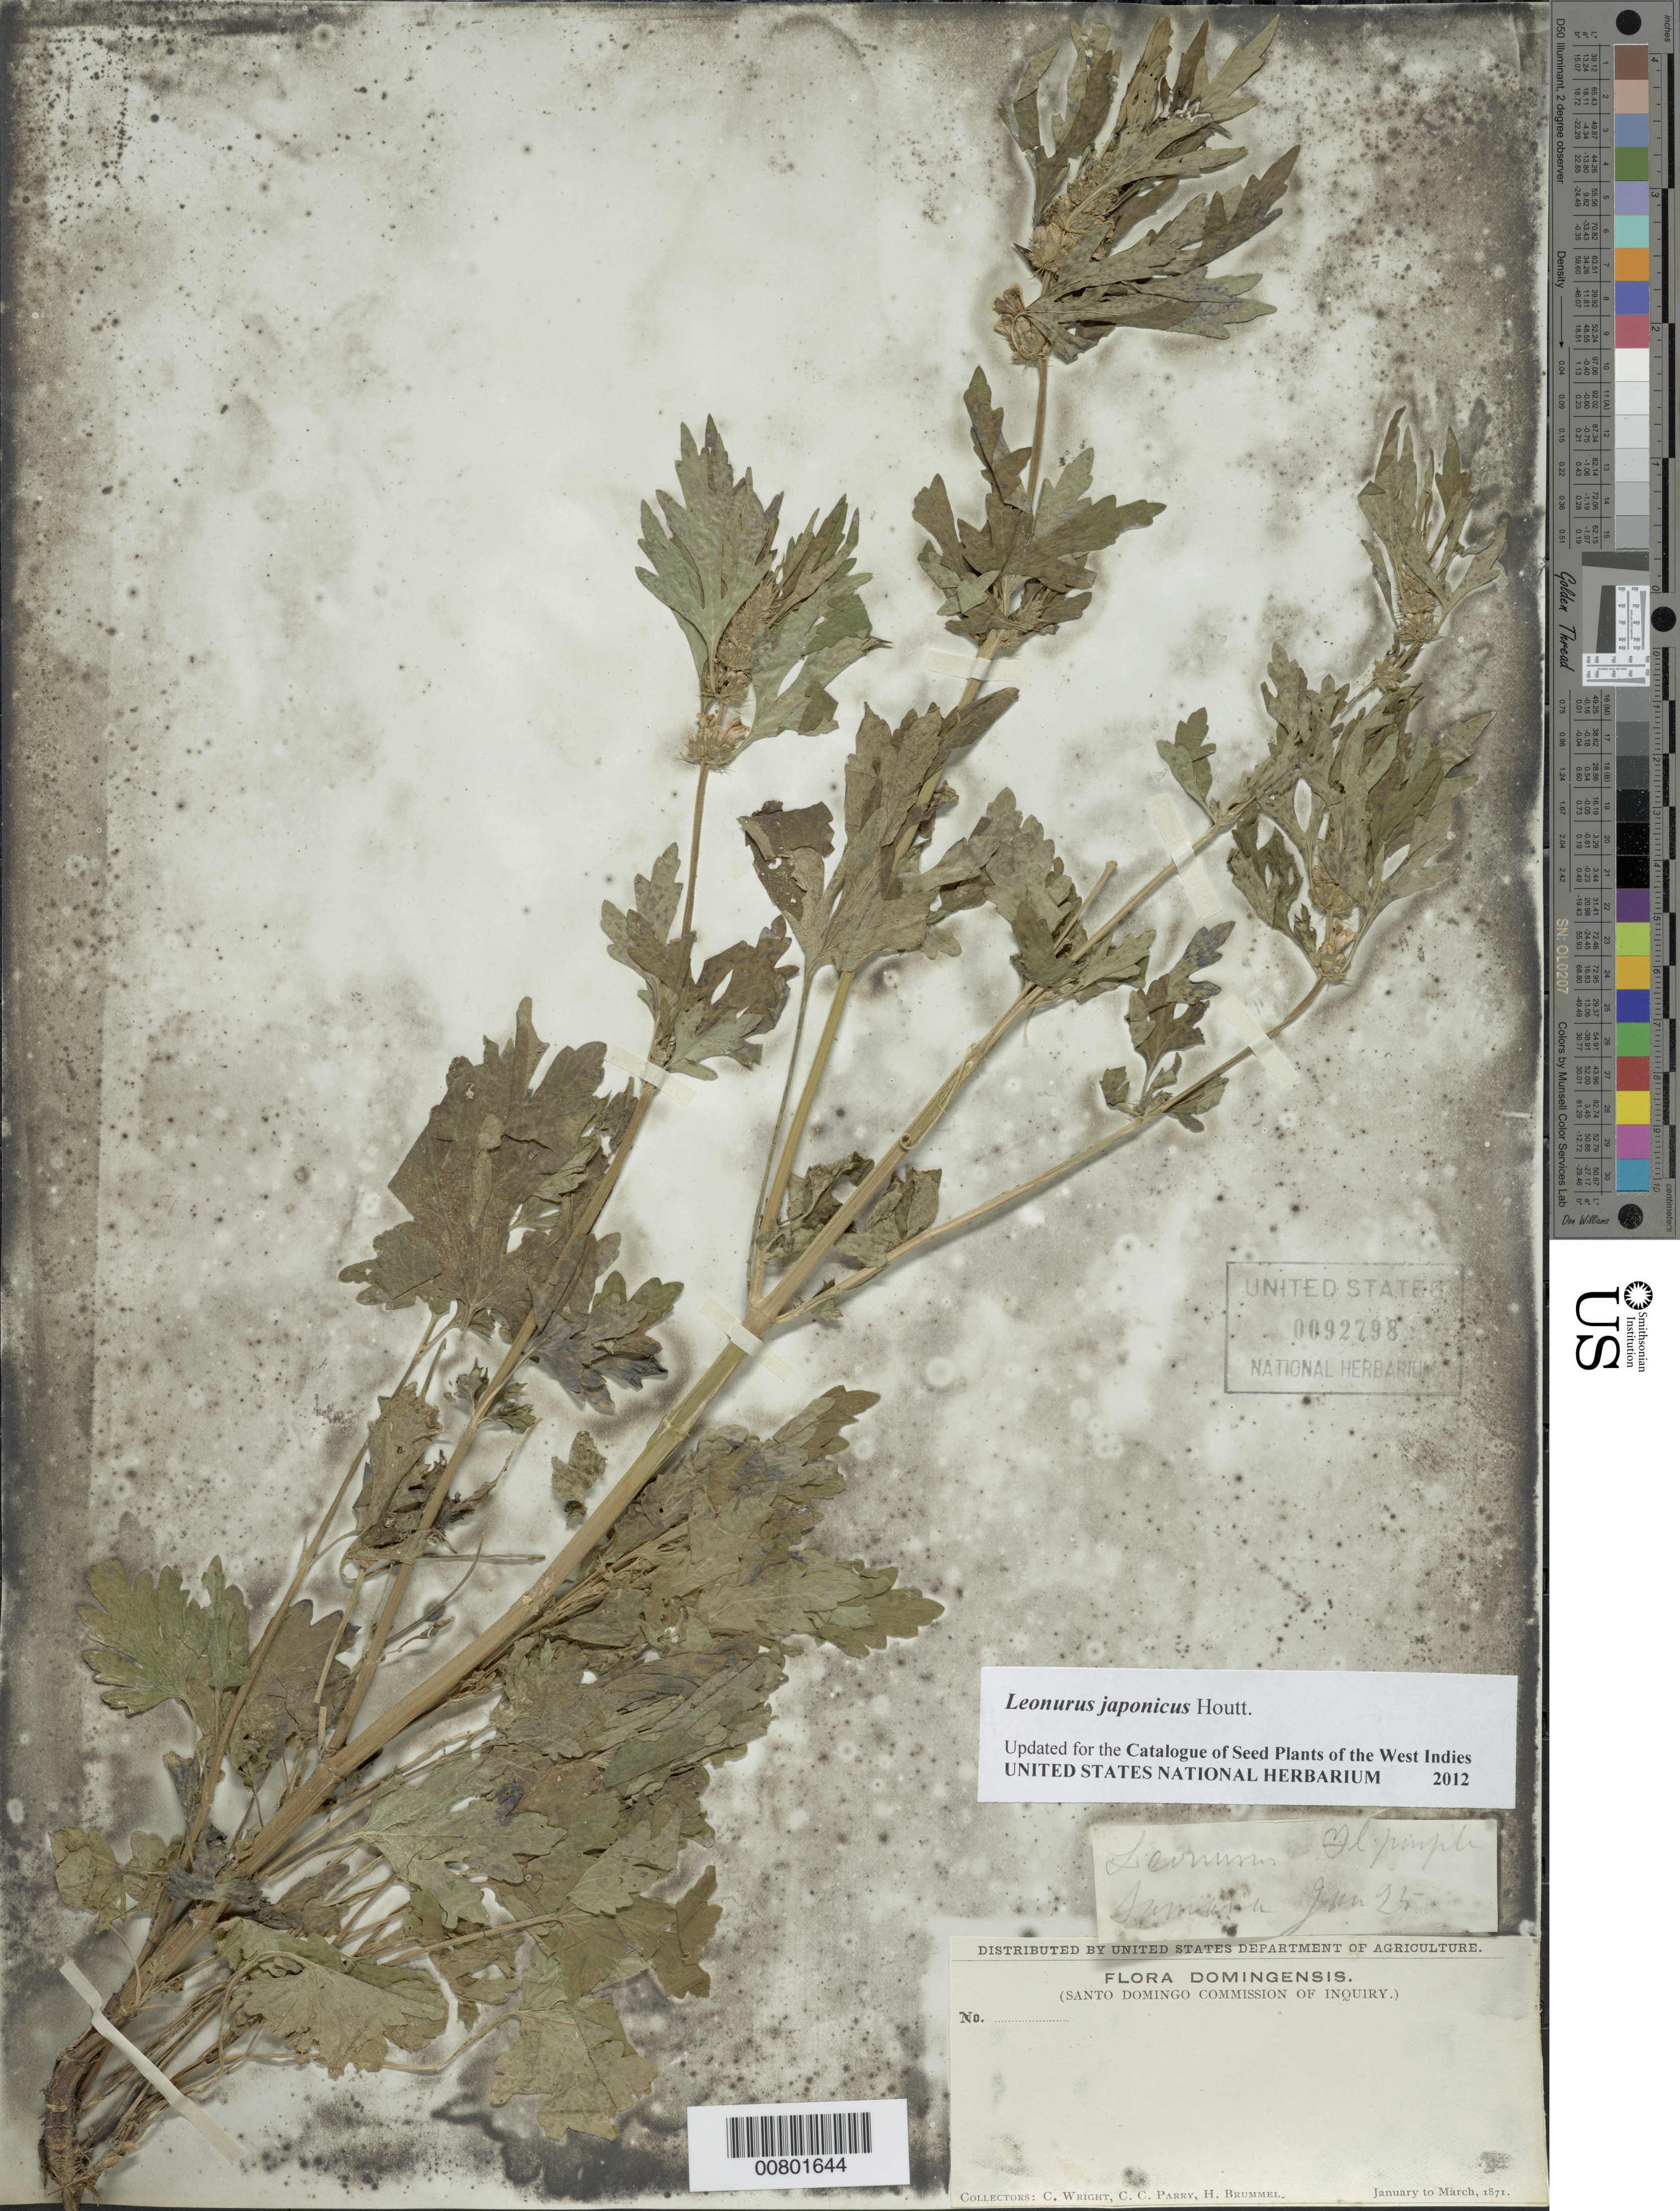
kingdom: Plantae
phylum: Tracheophyta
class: Magnoliopsida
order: Lamiales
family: Lamiaceae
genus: Leonurus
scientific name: Leonurus japonicus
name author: Houtt.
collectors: C. Wright, C. C. Parry & H. Brummel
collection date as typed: Jan 1872 to -- Mar 1871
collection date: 1871-03/1872-01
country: Dominican Republic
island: Hispaniola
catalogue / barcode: US 92798